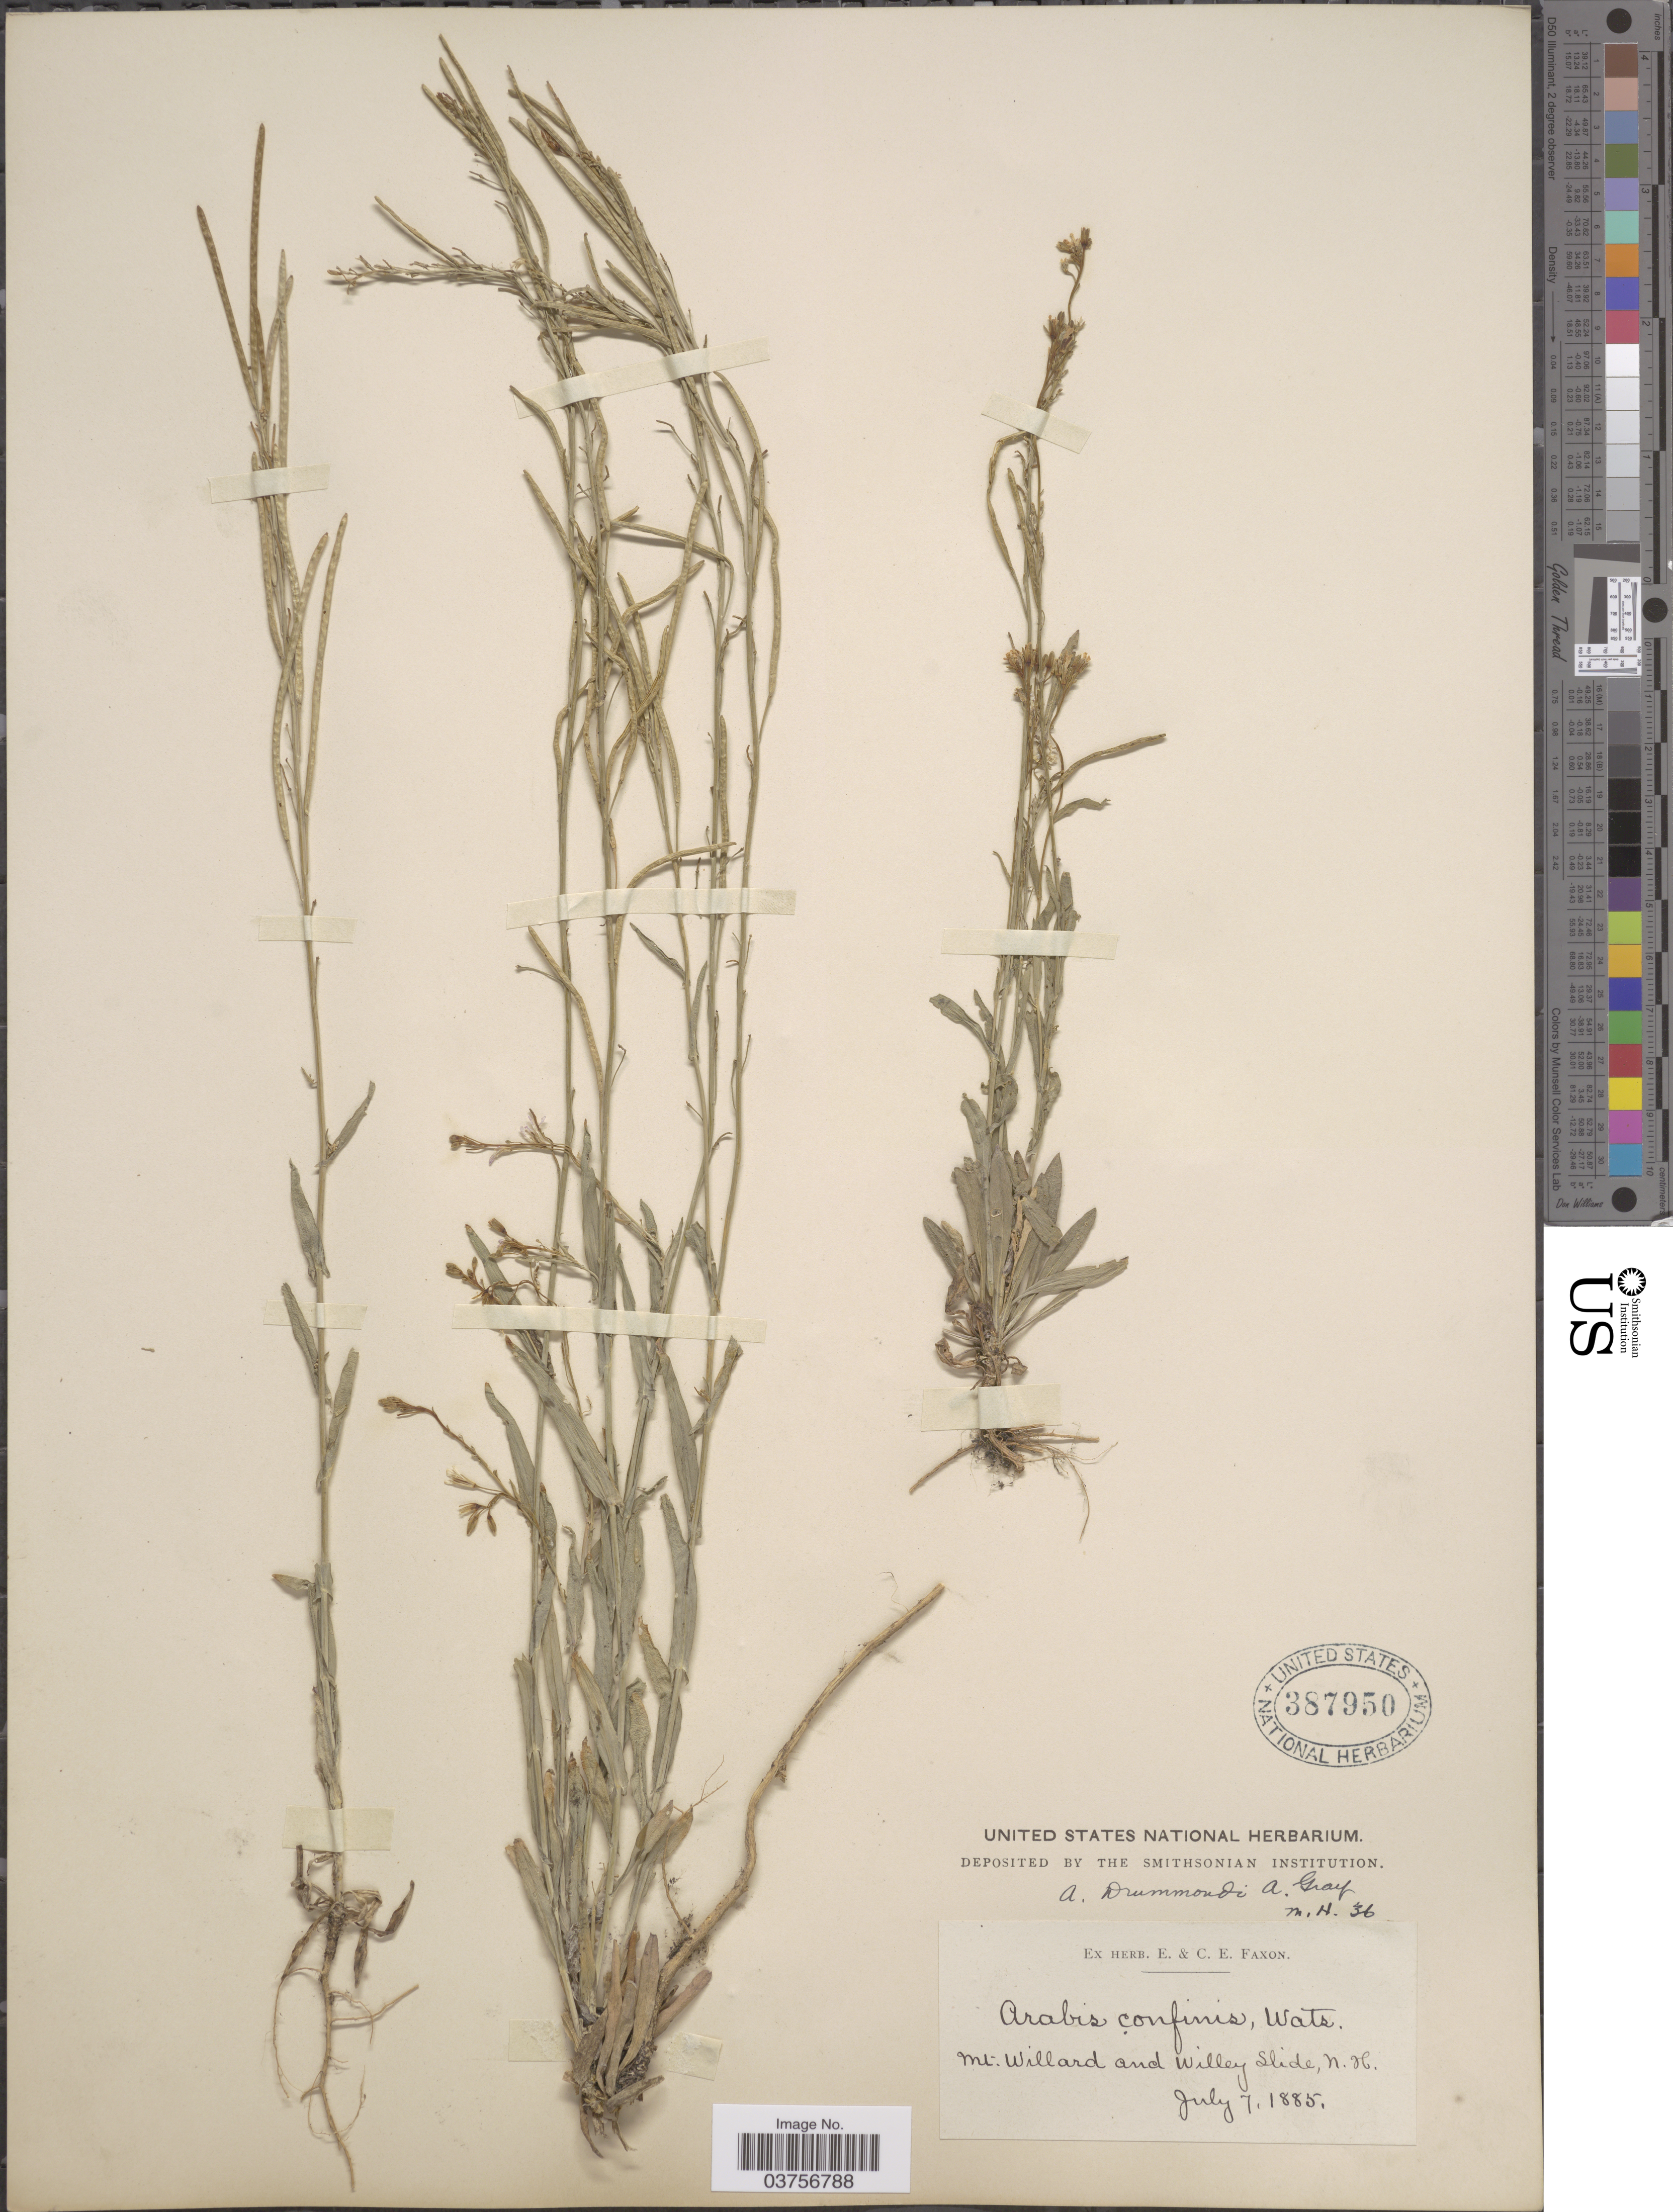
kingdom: Plantae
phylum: Tracheophyta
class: Magnoliopsida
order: Brassicales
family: Brassicaceae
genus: Arabis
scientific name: Arabis drummondii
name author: A. Gray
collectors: ex herb. E. & C.E. Faxon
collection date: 1885-07-07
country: United States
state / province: New Hampshire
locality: Mt. Willard and Willey Slide.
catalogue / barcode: US 387950